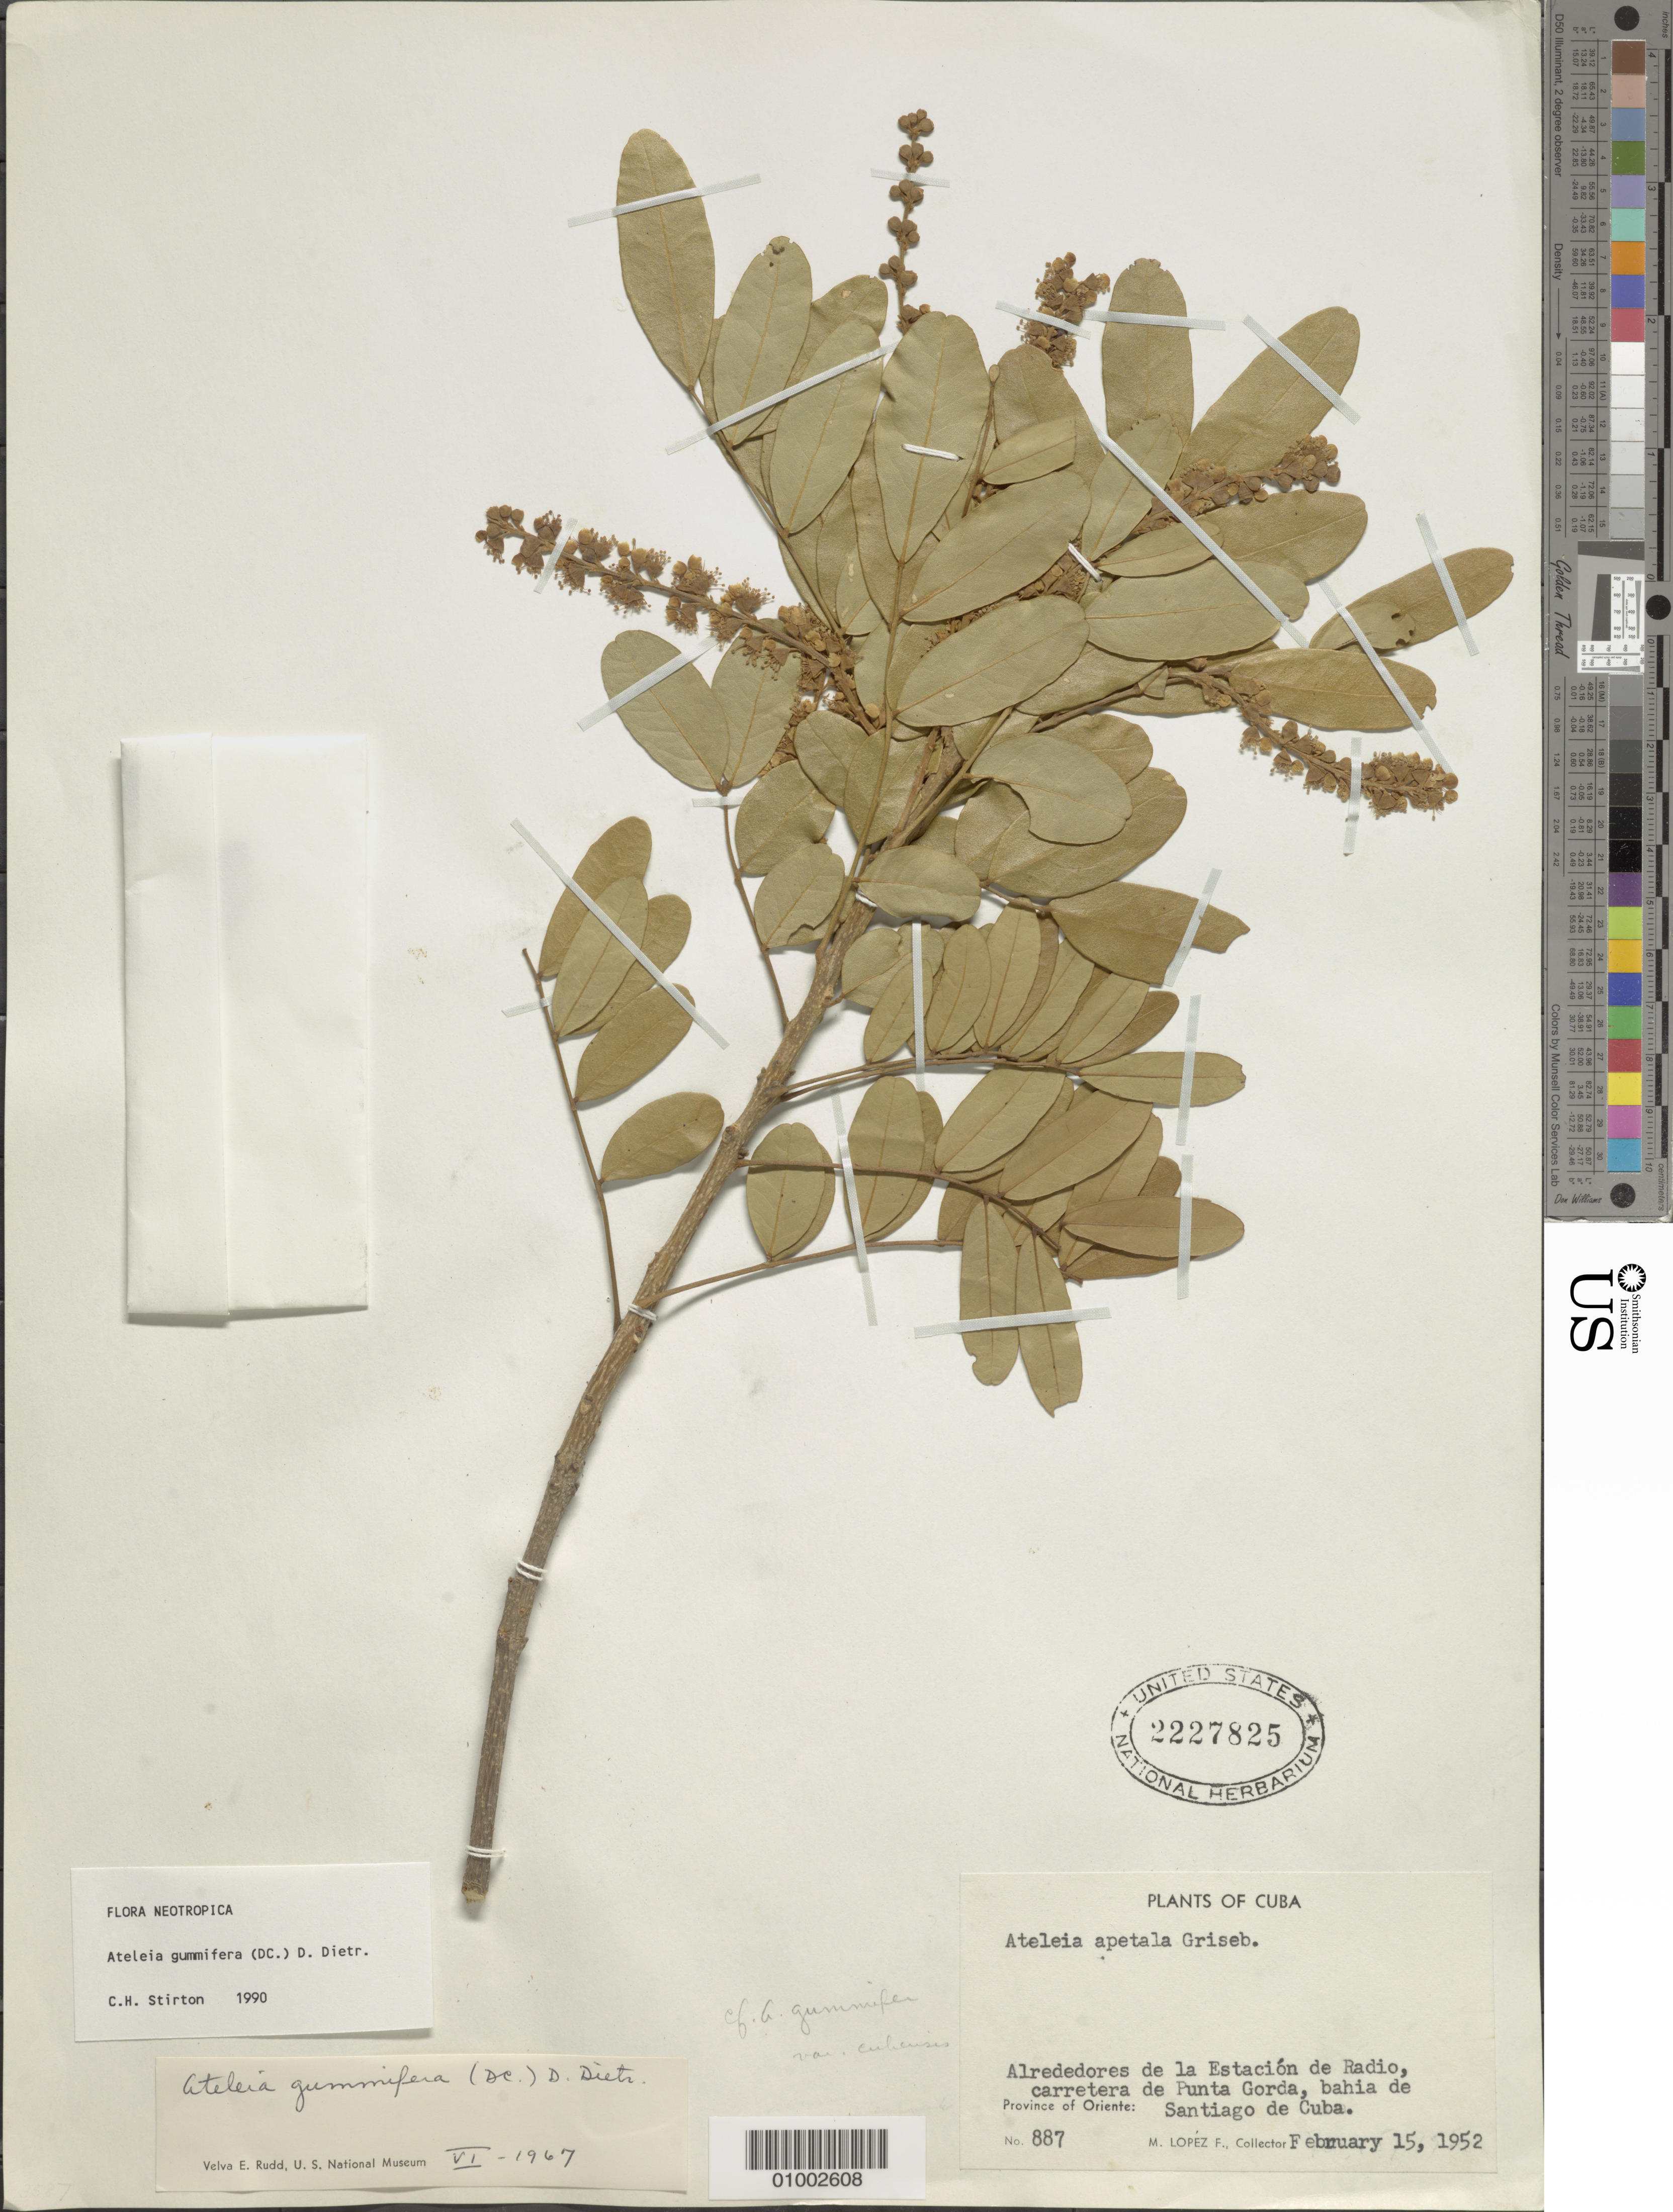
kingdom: Plantae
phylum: Tracheophyta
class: Magnoliopsida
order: Fabales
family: Fabaceae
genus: Ateleia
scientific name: Ateleia gummifera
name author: (Bertero ex DC.) D. Dietr.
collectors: M. López Figueiras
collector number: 887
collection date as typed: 15 Feb 1952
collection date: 1952-02-15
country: Cuba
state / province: Santiago de Cuba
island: Cuba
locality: Alrededores de la Estacion de Rasio, carretera de Punta Gorda, Bahia de Santiagp de Cuba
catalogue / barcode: US 2227825